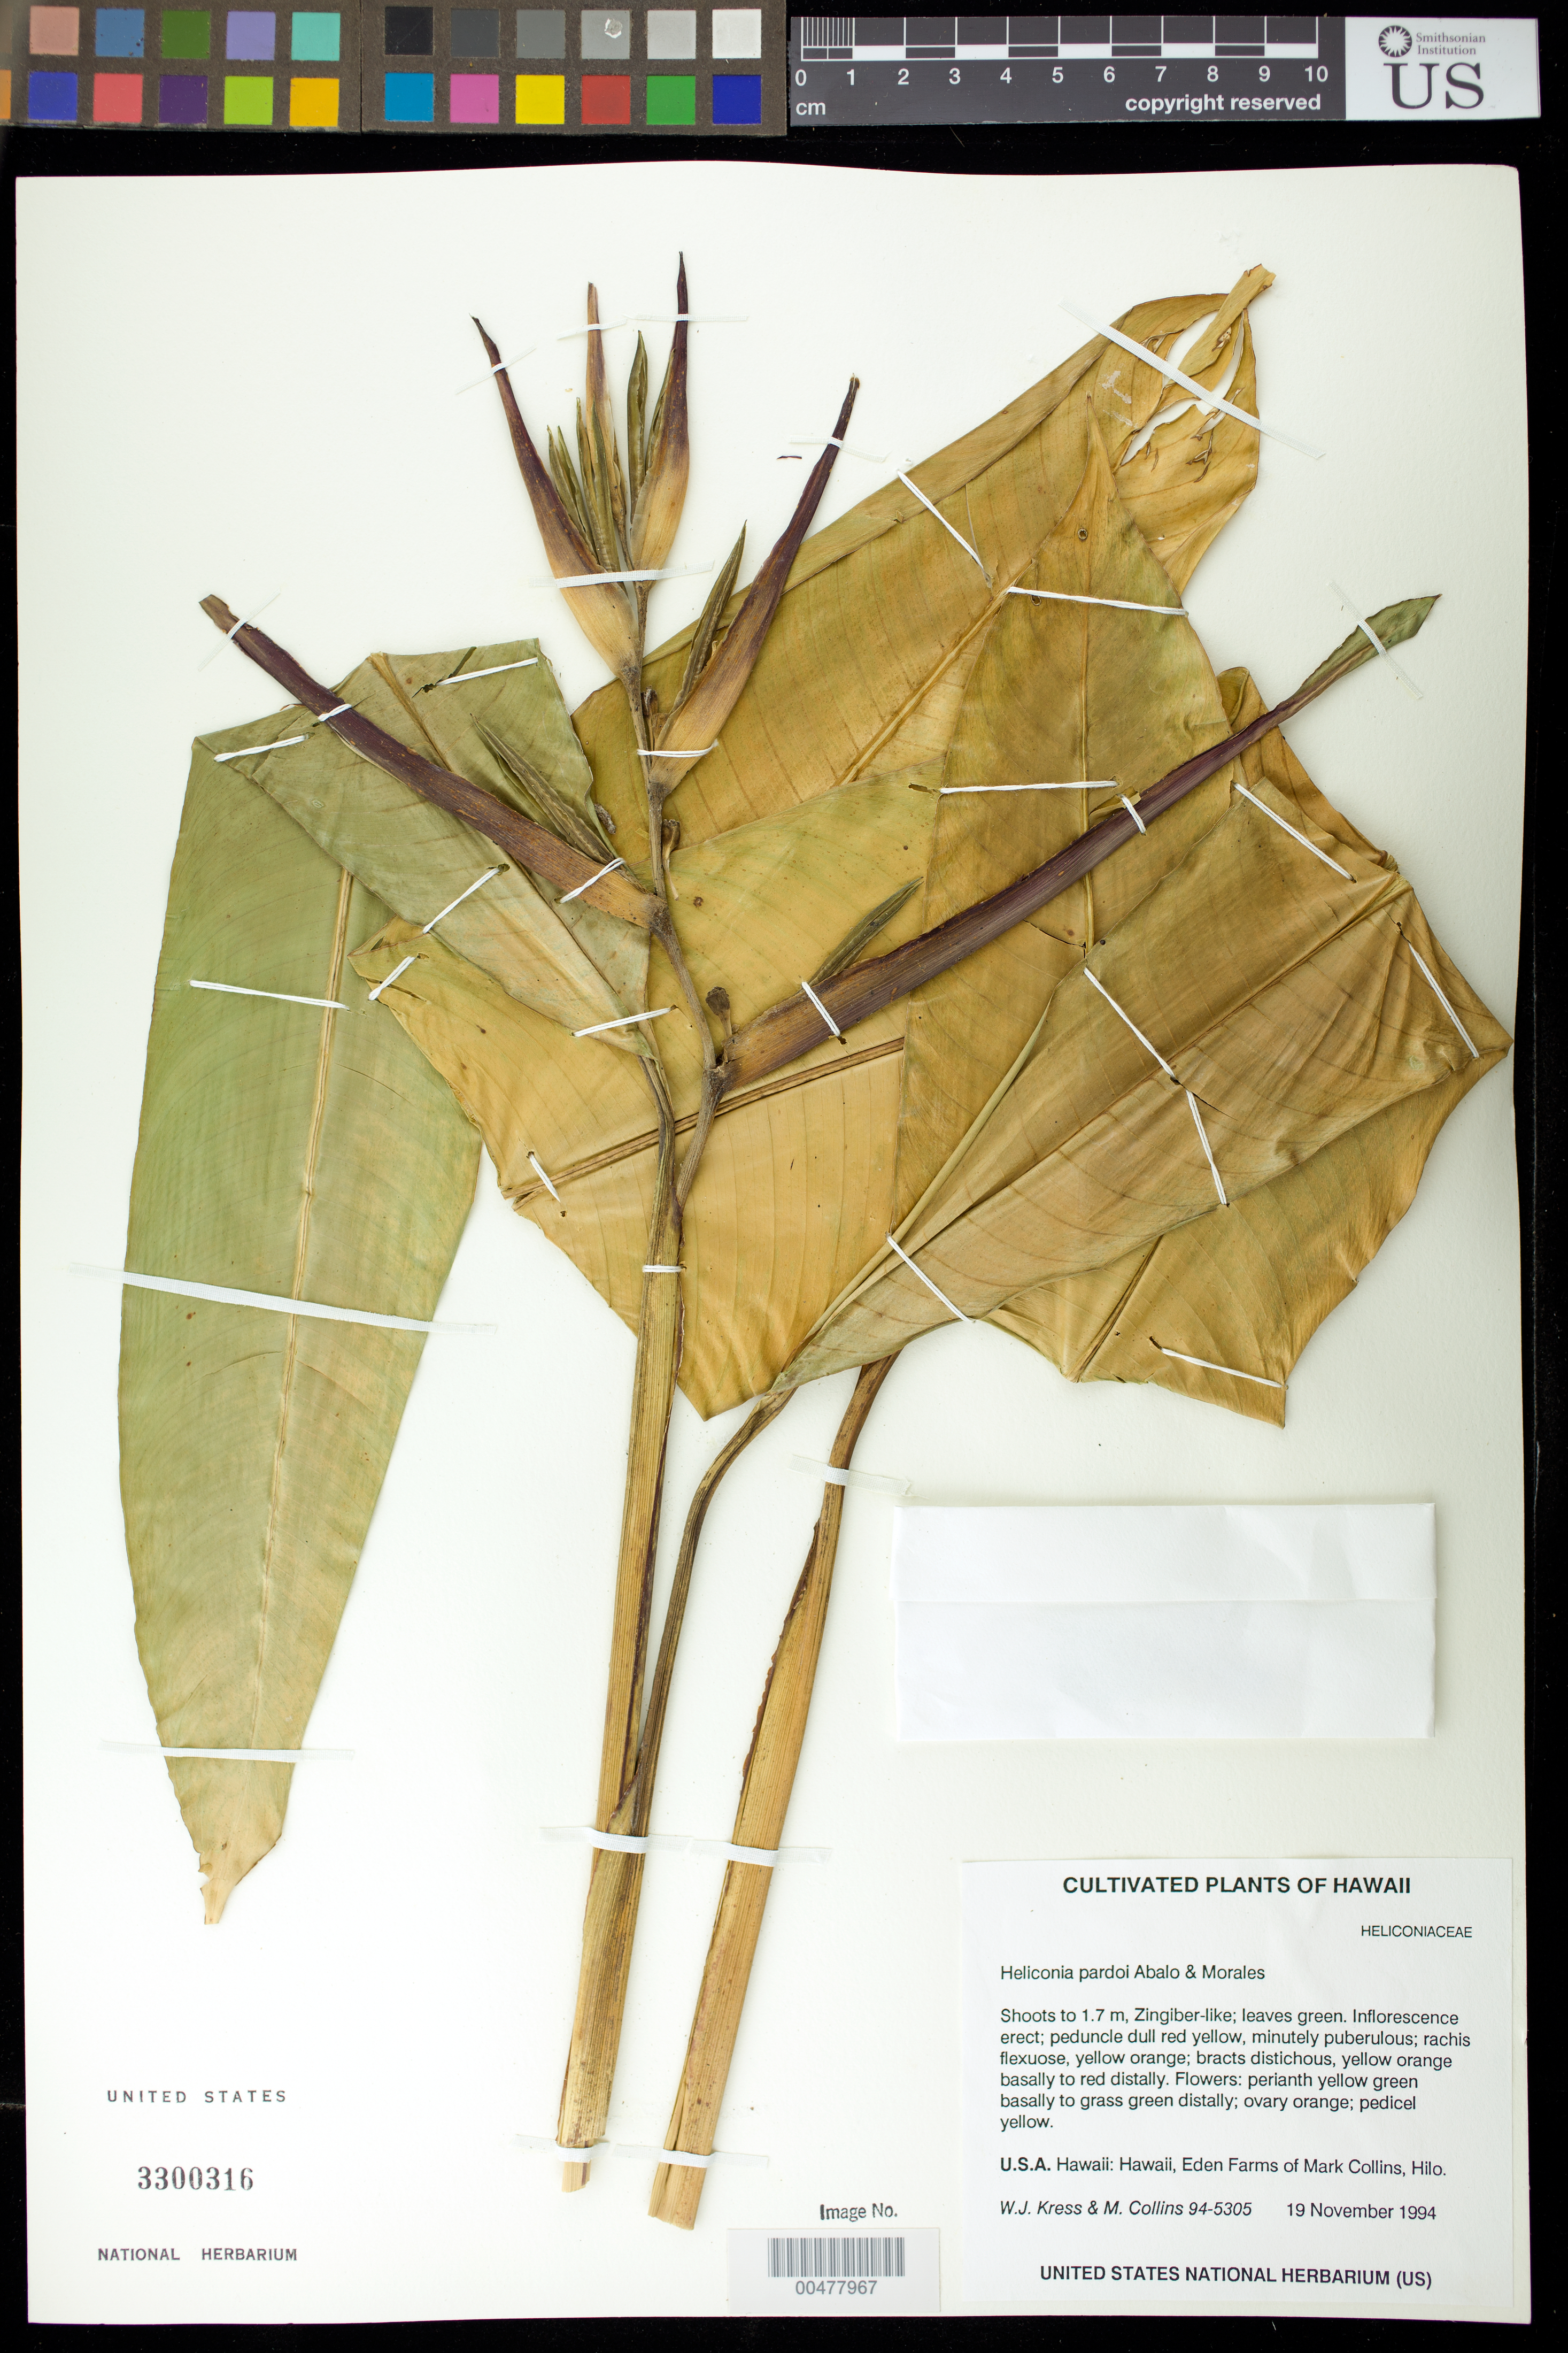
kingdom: Plantae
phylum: Tracheophyta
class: Liliopsida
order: Zingiberales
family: Heliconiaceae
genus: Heliconia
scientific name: Heliconia pardoi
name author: Abalo & Morales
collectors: W. J. Kress & M. Collins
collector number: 94-5305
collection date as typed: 19 Nov 1994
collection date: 1994-11-19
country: United States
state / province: Hawaii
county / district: Hawaii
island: Hawaii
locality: Eden Farms of Mark Collins, Hilo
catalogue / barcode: US 3300316